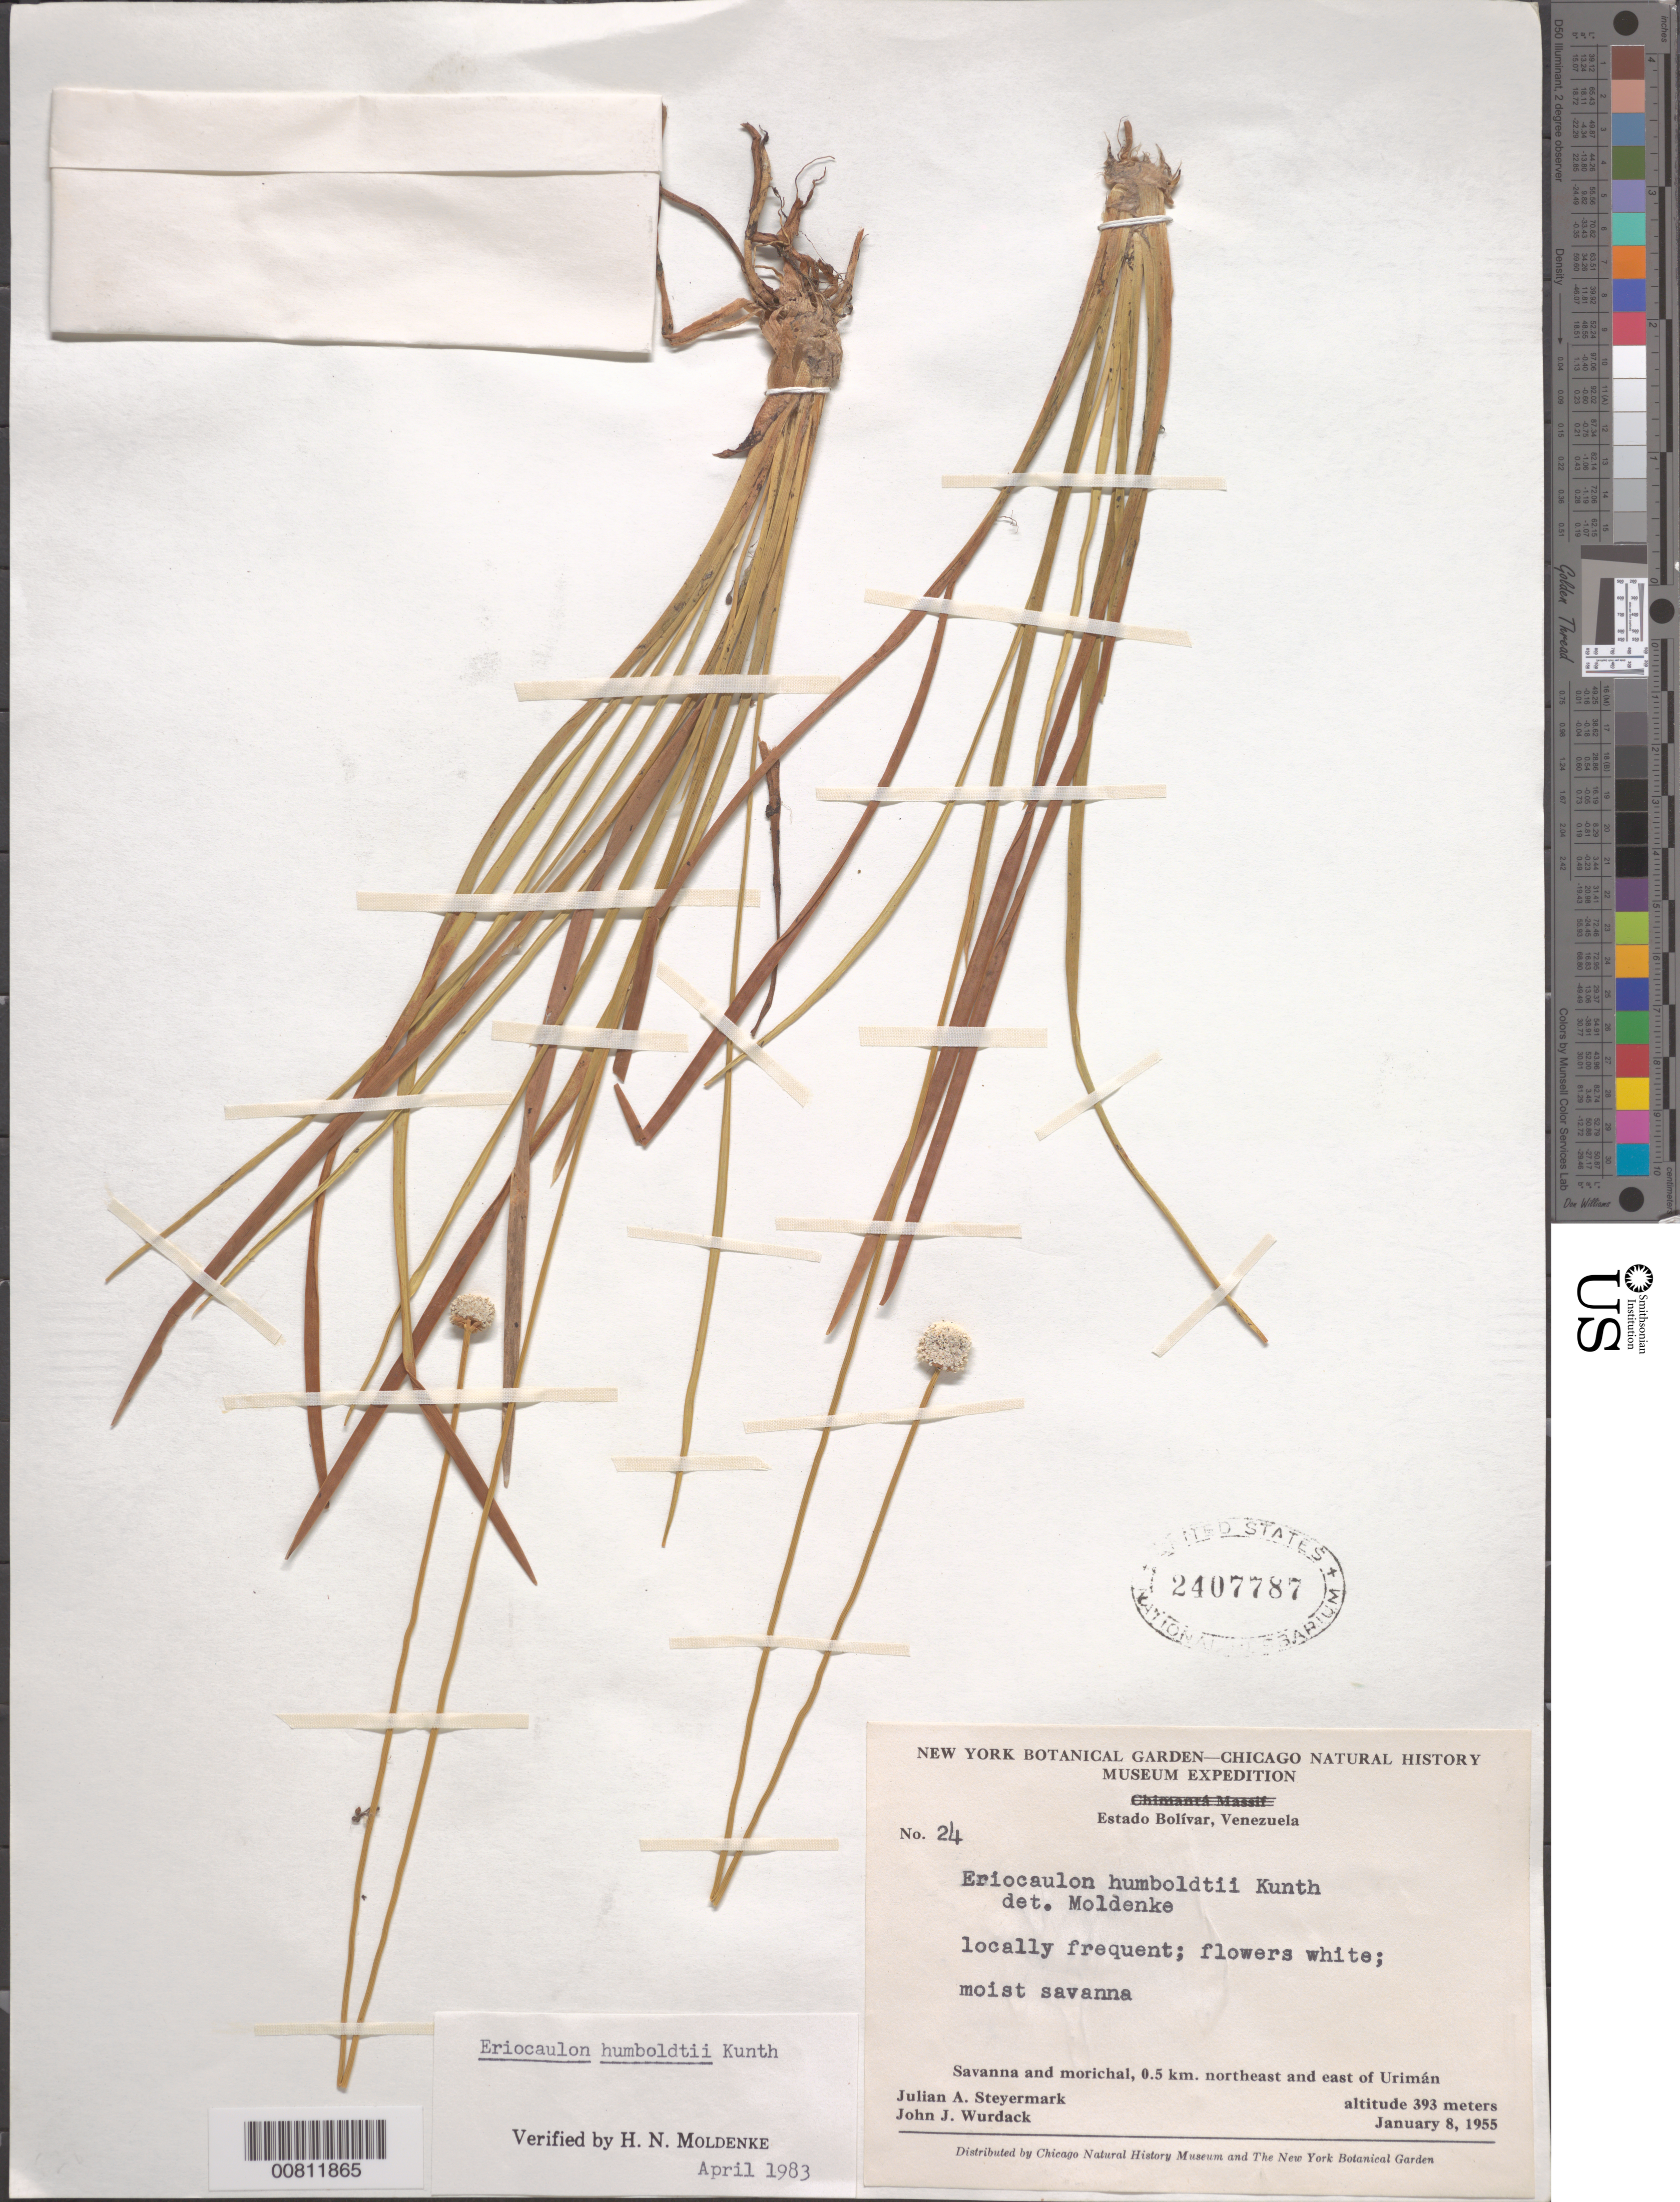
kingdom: Plantae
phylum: Tracheophyta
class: Liliopsida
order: Poales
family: Eriocaulaceae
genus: Eriocaulon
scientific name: Eriocaulon humboldtii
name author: Kunth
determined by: Moldenke, H. N.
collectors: J. Steyermark & J. J. Wurdack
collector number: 55 24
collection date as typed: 8-Jan-55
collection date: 1955-01-08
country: Venezuela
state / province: Bolívar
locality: Urimán, 0.5 km NE and E of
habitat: Moist savannah and morichal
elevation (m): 393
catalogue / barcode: US 2407787